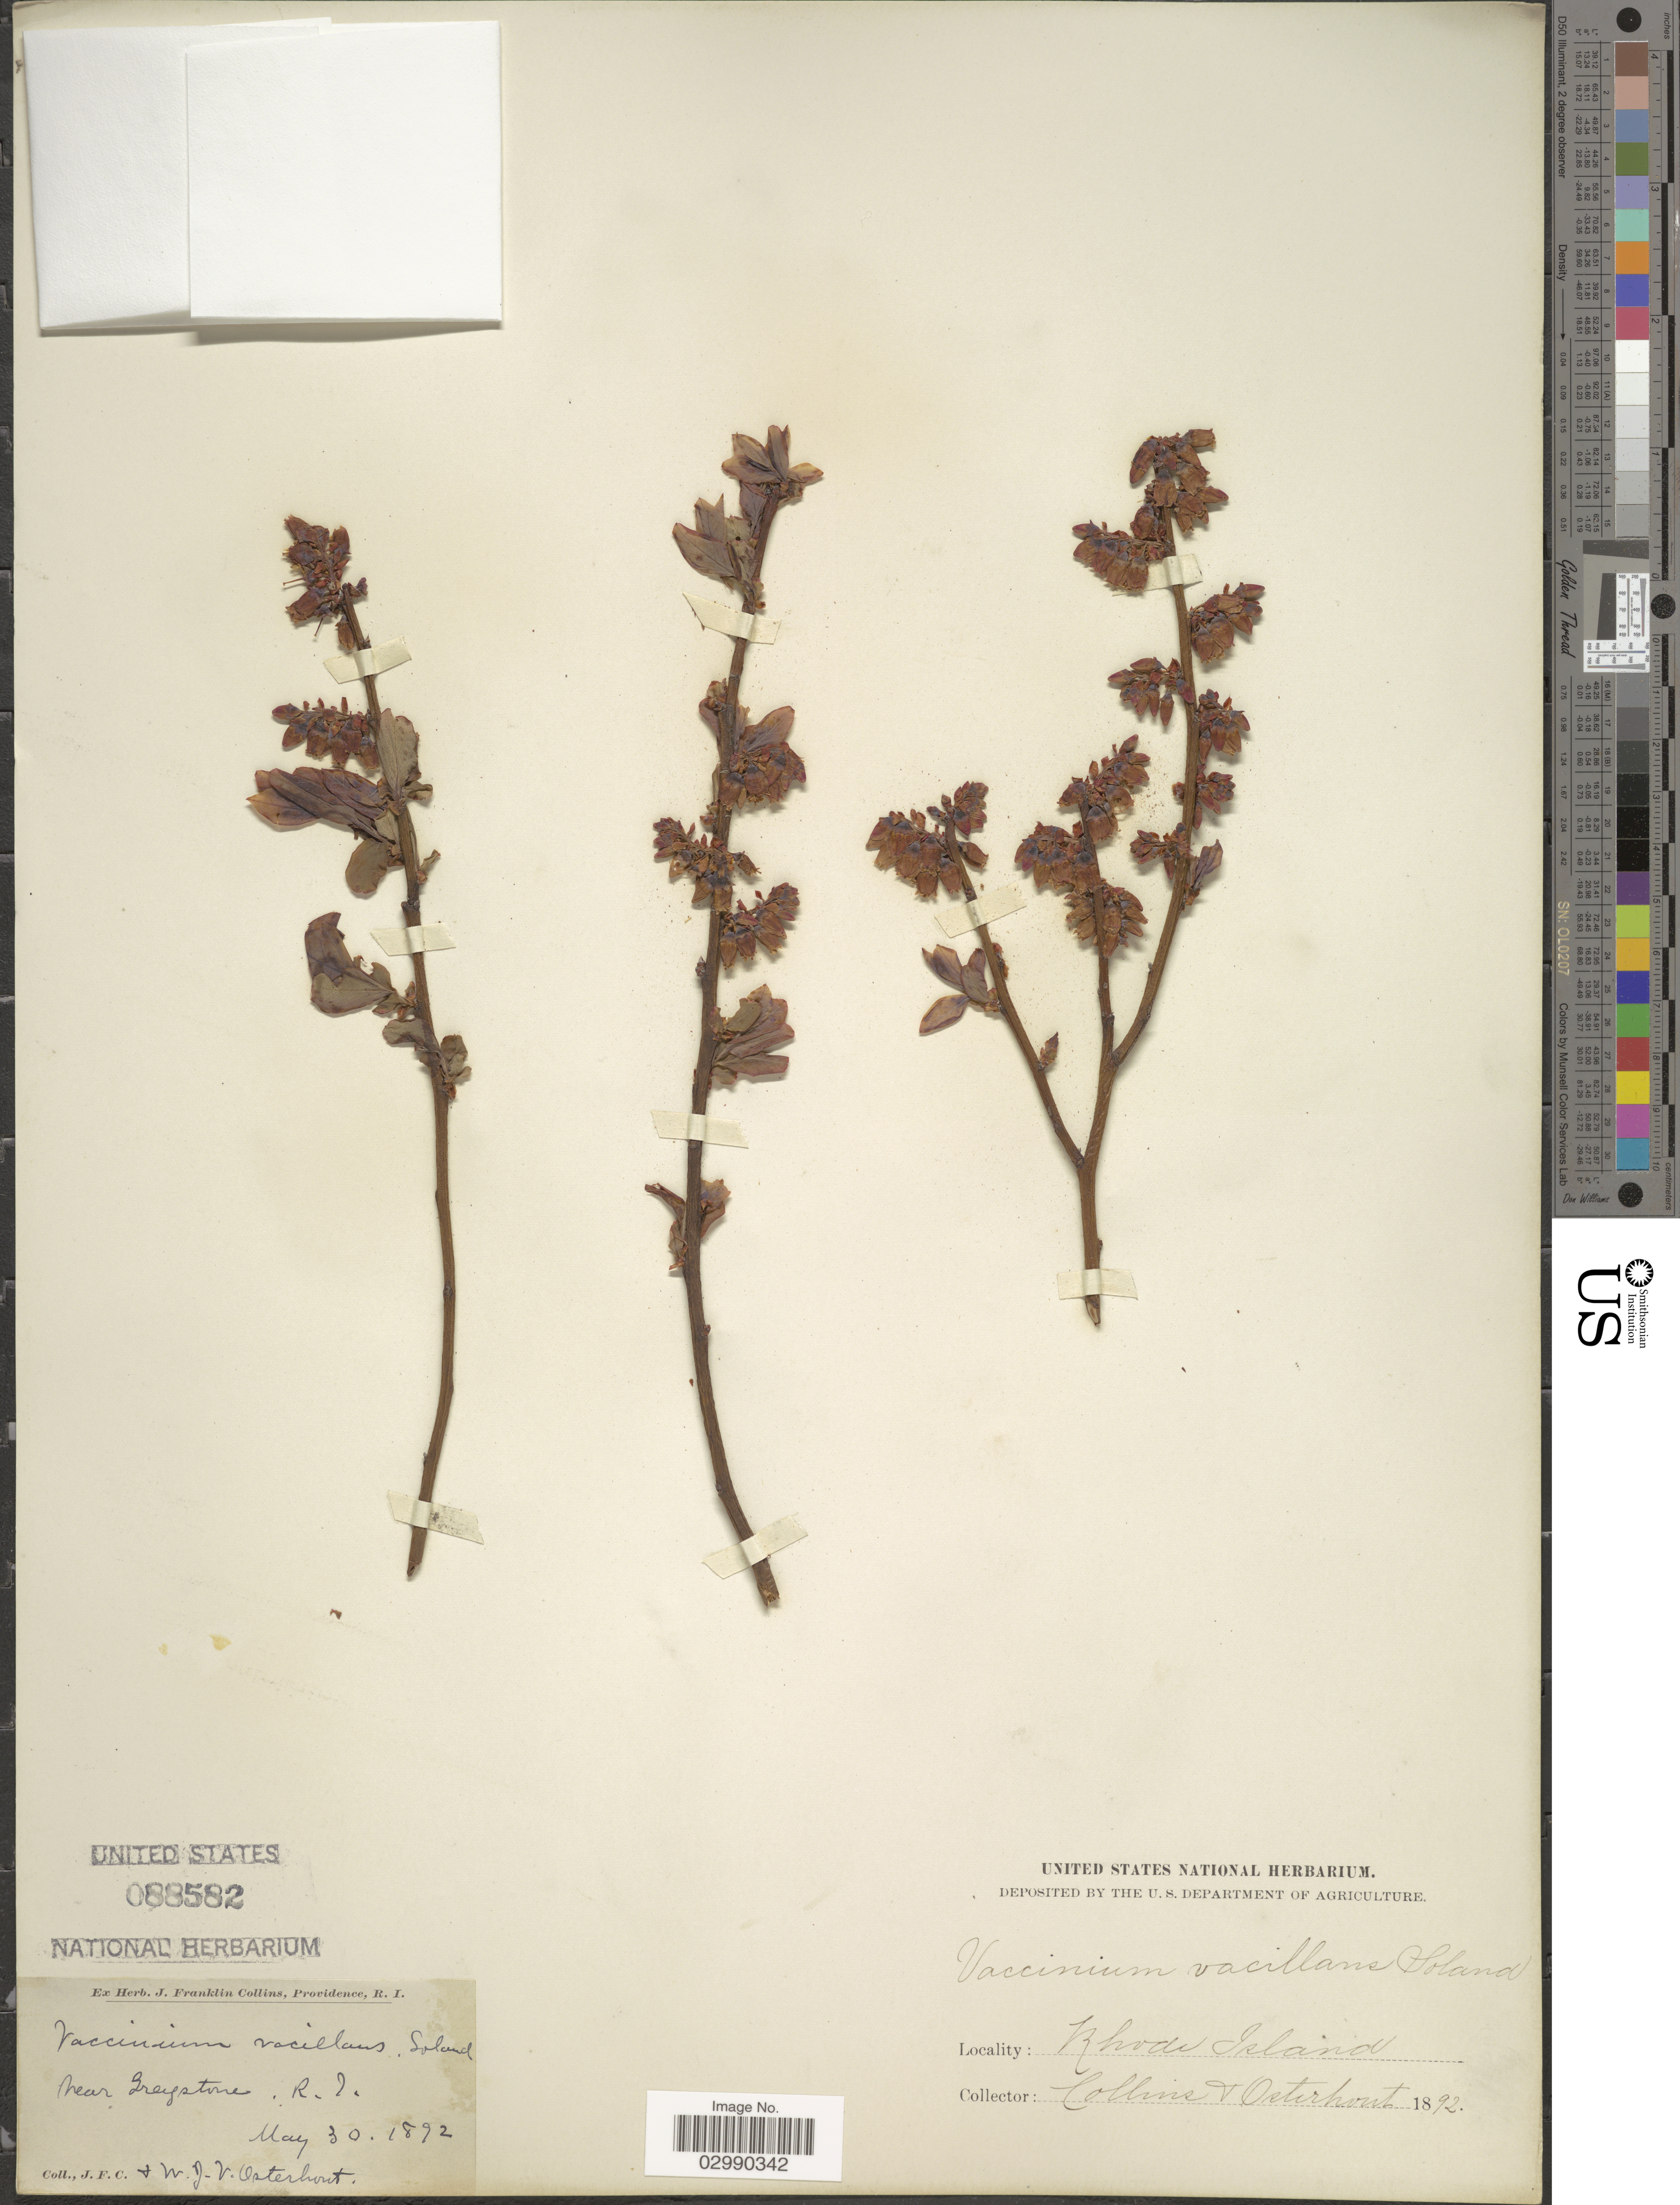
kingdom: Plantae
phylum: Tracheophyta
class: Magnoliopsida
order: Ericales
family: Ericaceae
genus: Vaccinium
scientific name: Vaccinium vacillans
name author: Kalm ex Torr.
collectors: W. Osterhout & J. Collins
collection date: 1892-05-30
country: United States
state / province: Rhode Island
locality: Near Greystone.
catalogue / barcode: US 88582